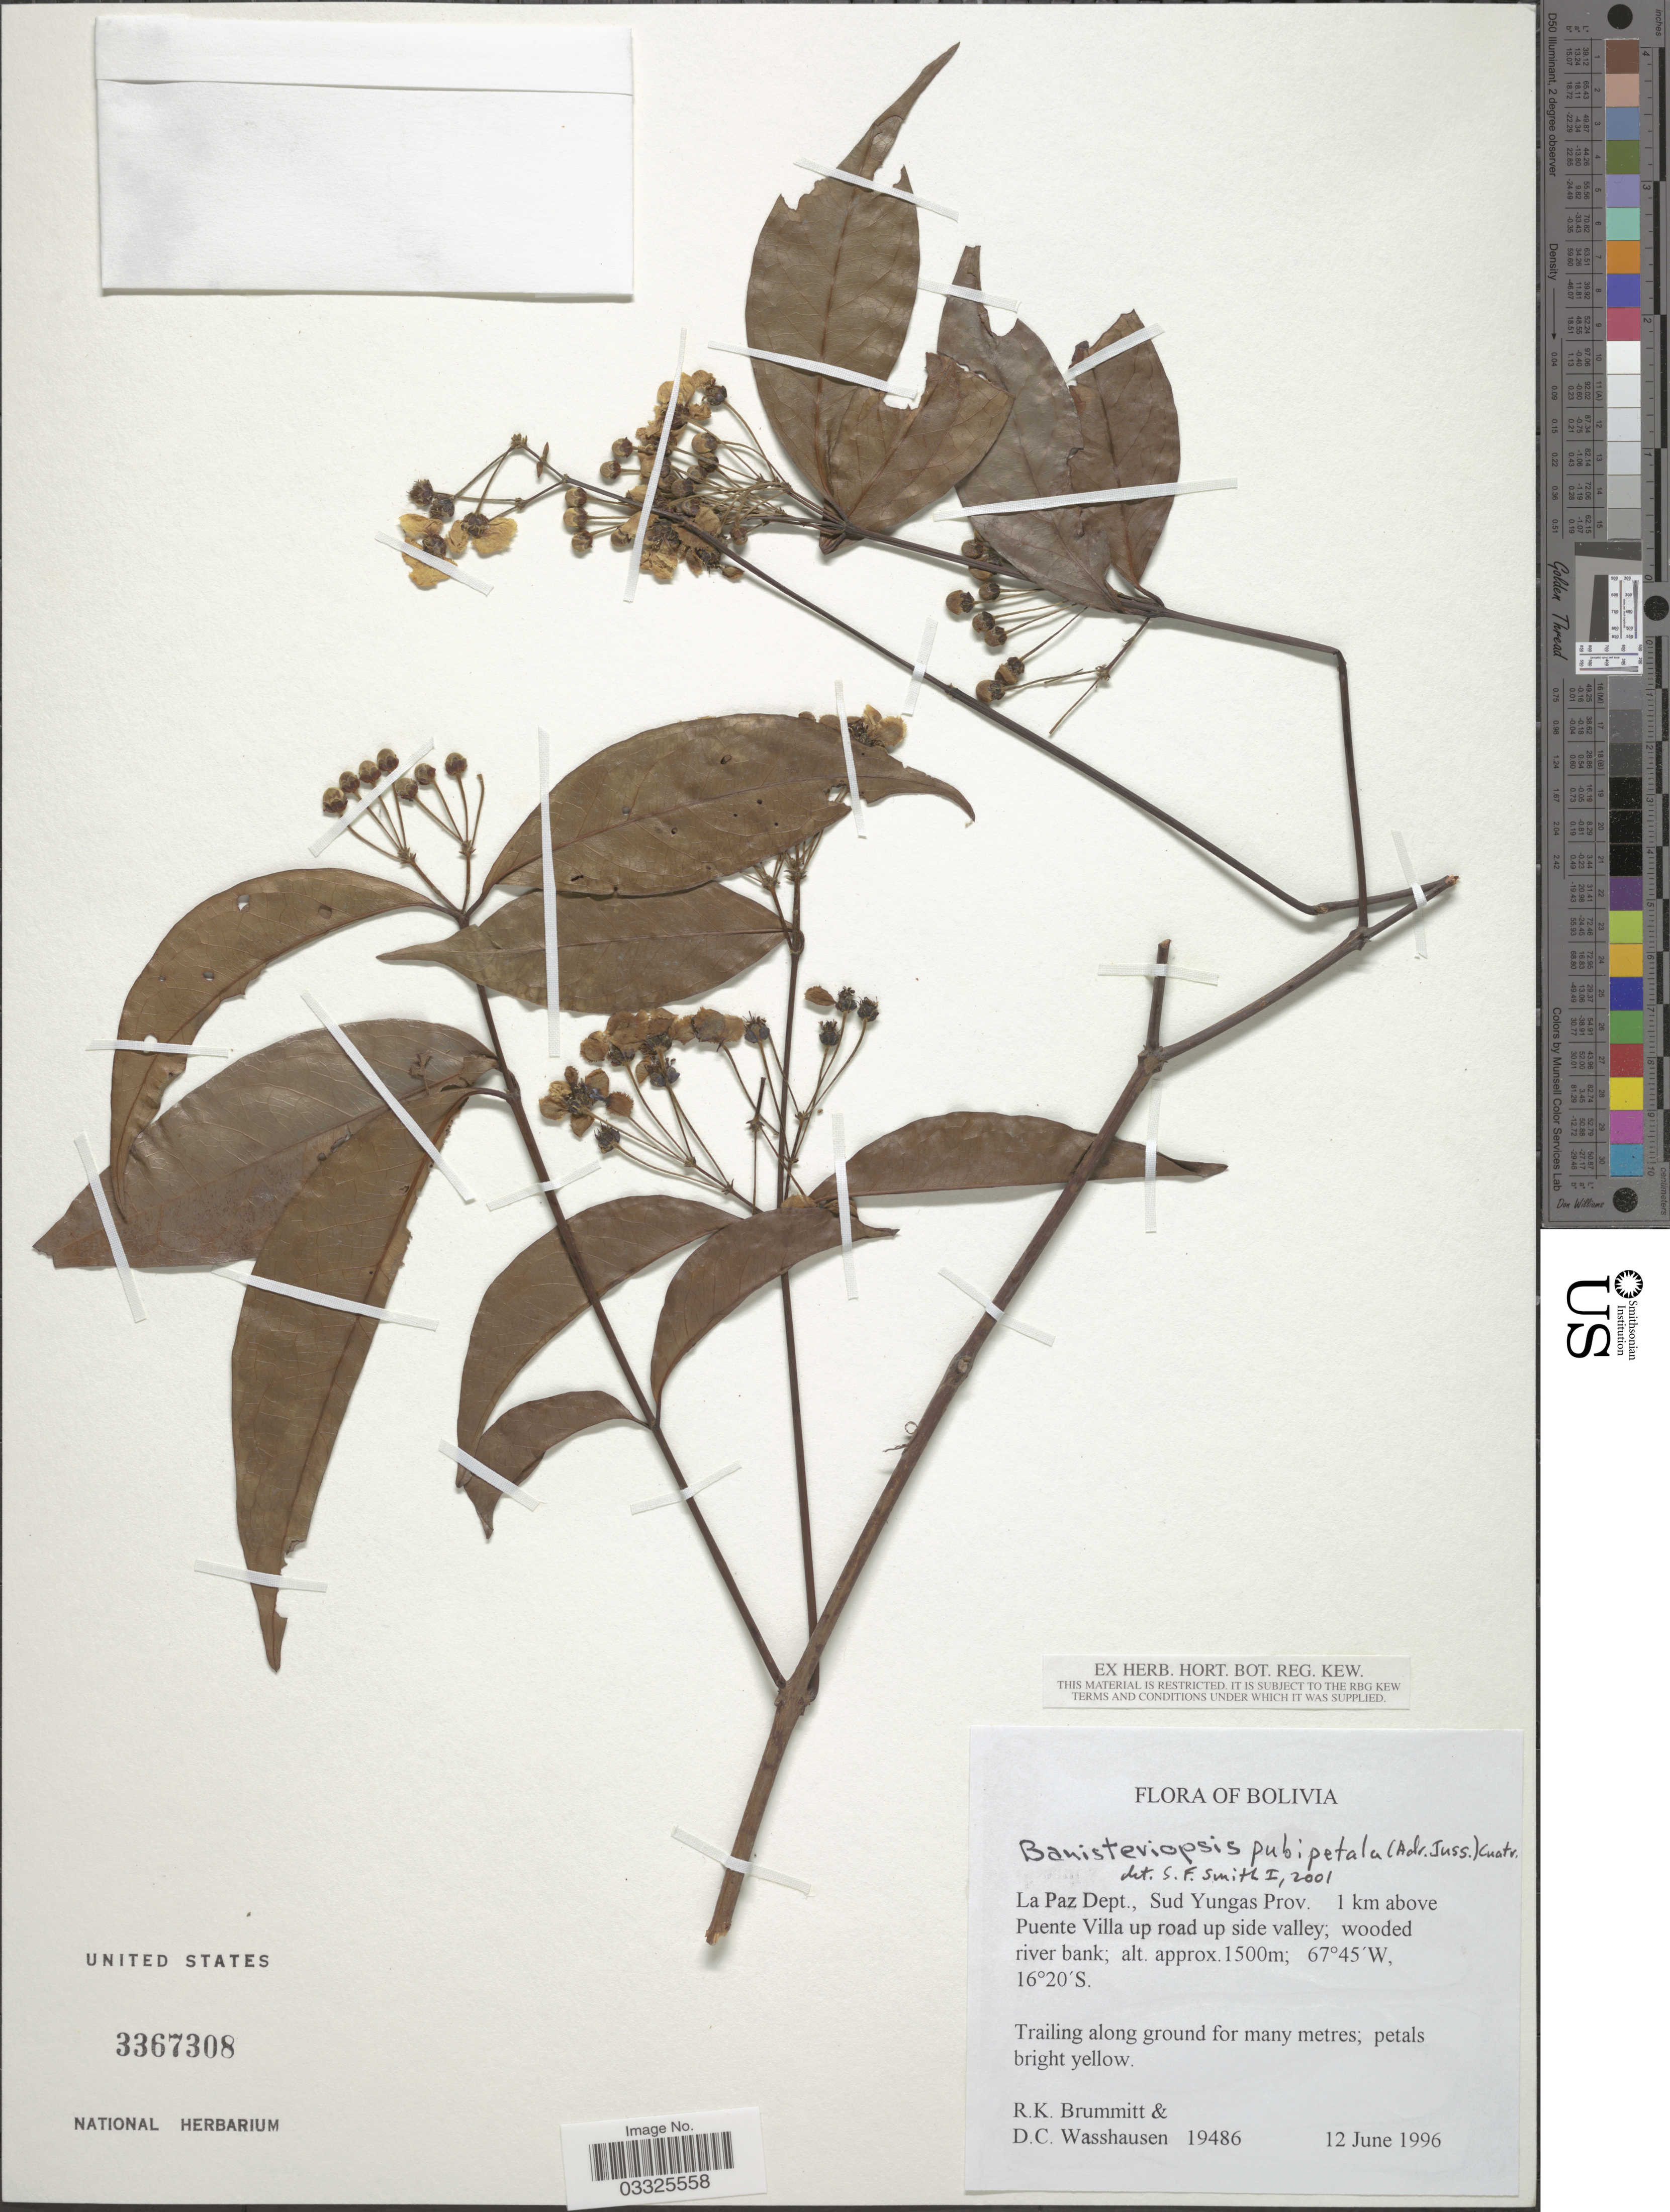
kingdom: Plantae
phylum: Tracheophyta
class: Magnoliopsida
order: Malpighiales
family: Malpighiaceae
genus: Banisteriopsis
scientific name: Banisteriopsis pubipetala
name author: (A. Juss.) Cuatrec.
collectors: R. K. Brummitt & D. C. Wasshausen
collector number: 19486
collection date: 1996-06-12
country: Bolivia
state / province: La Paz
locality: La Paz Dept., Sud Yungas Prov. 1 km above Puente Villa up road up side valley.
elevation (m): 1500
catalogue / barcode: US 3367308